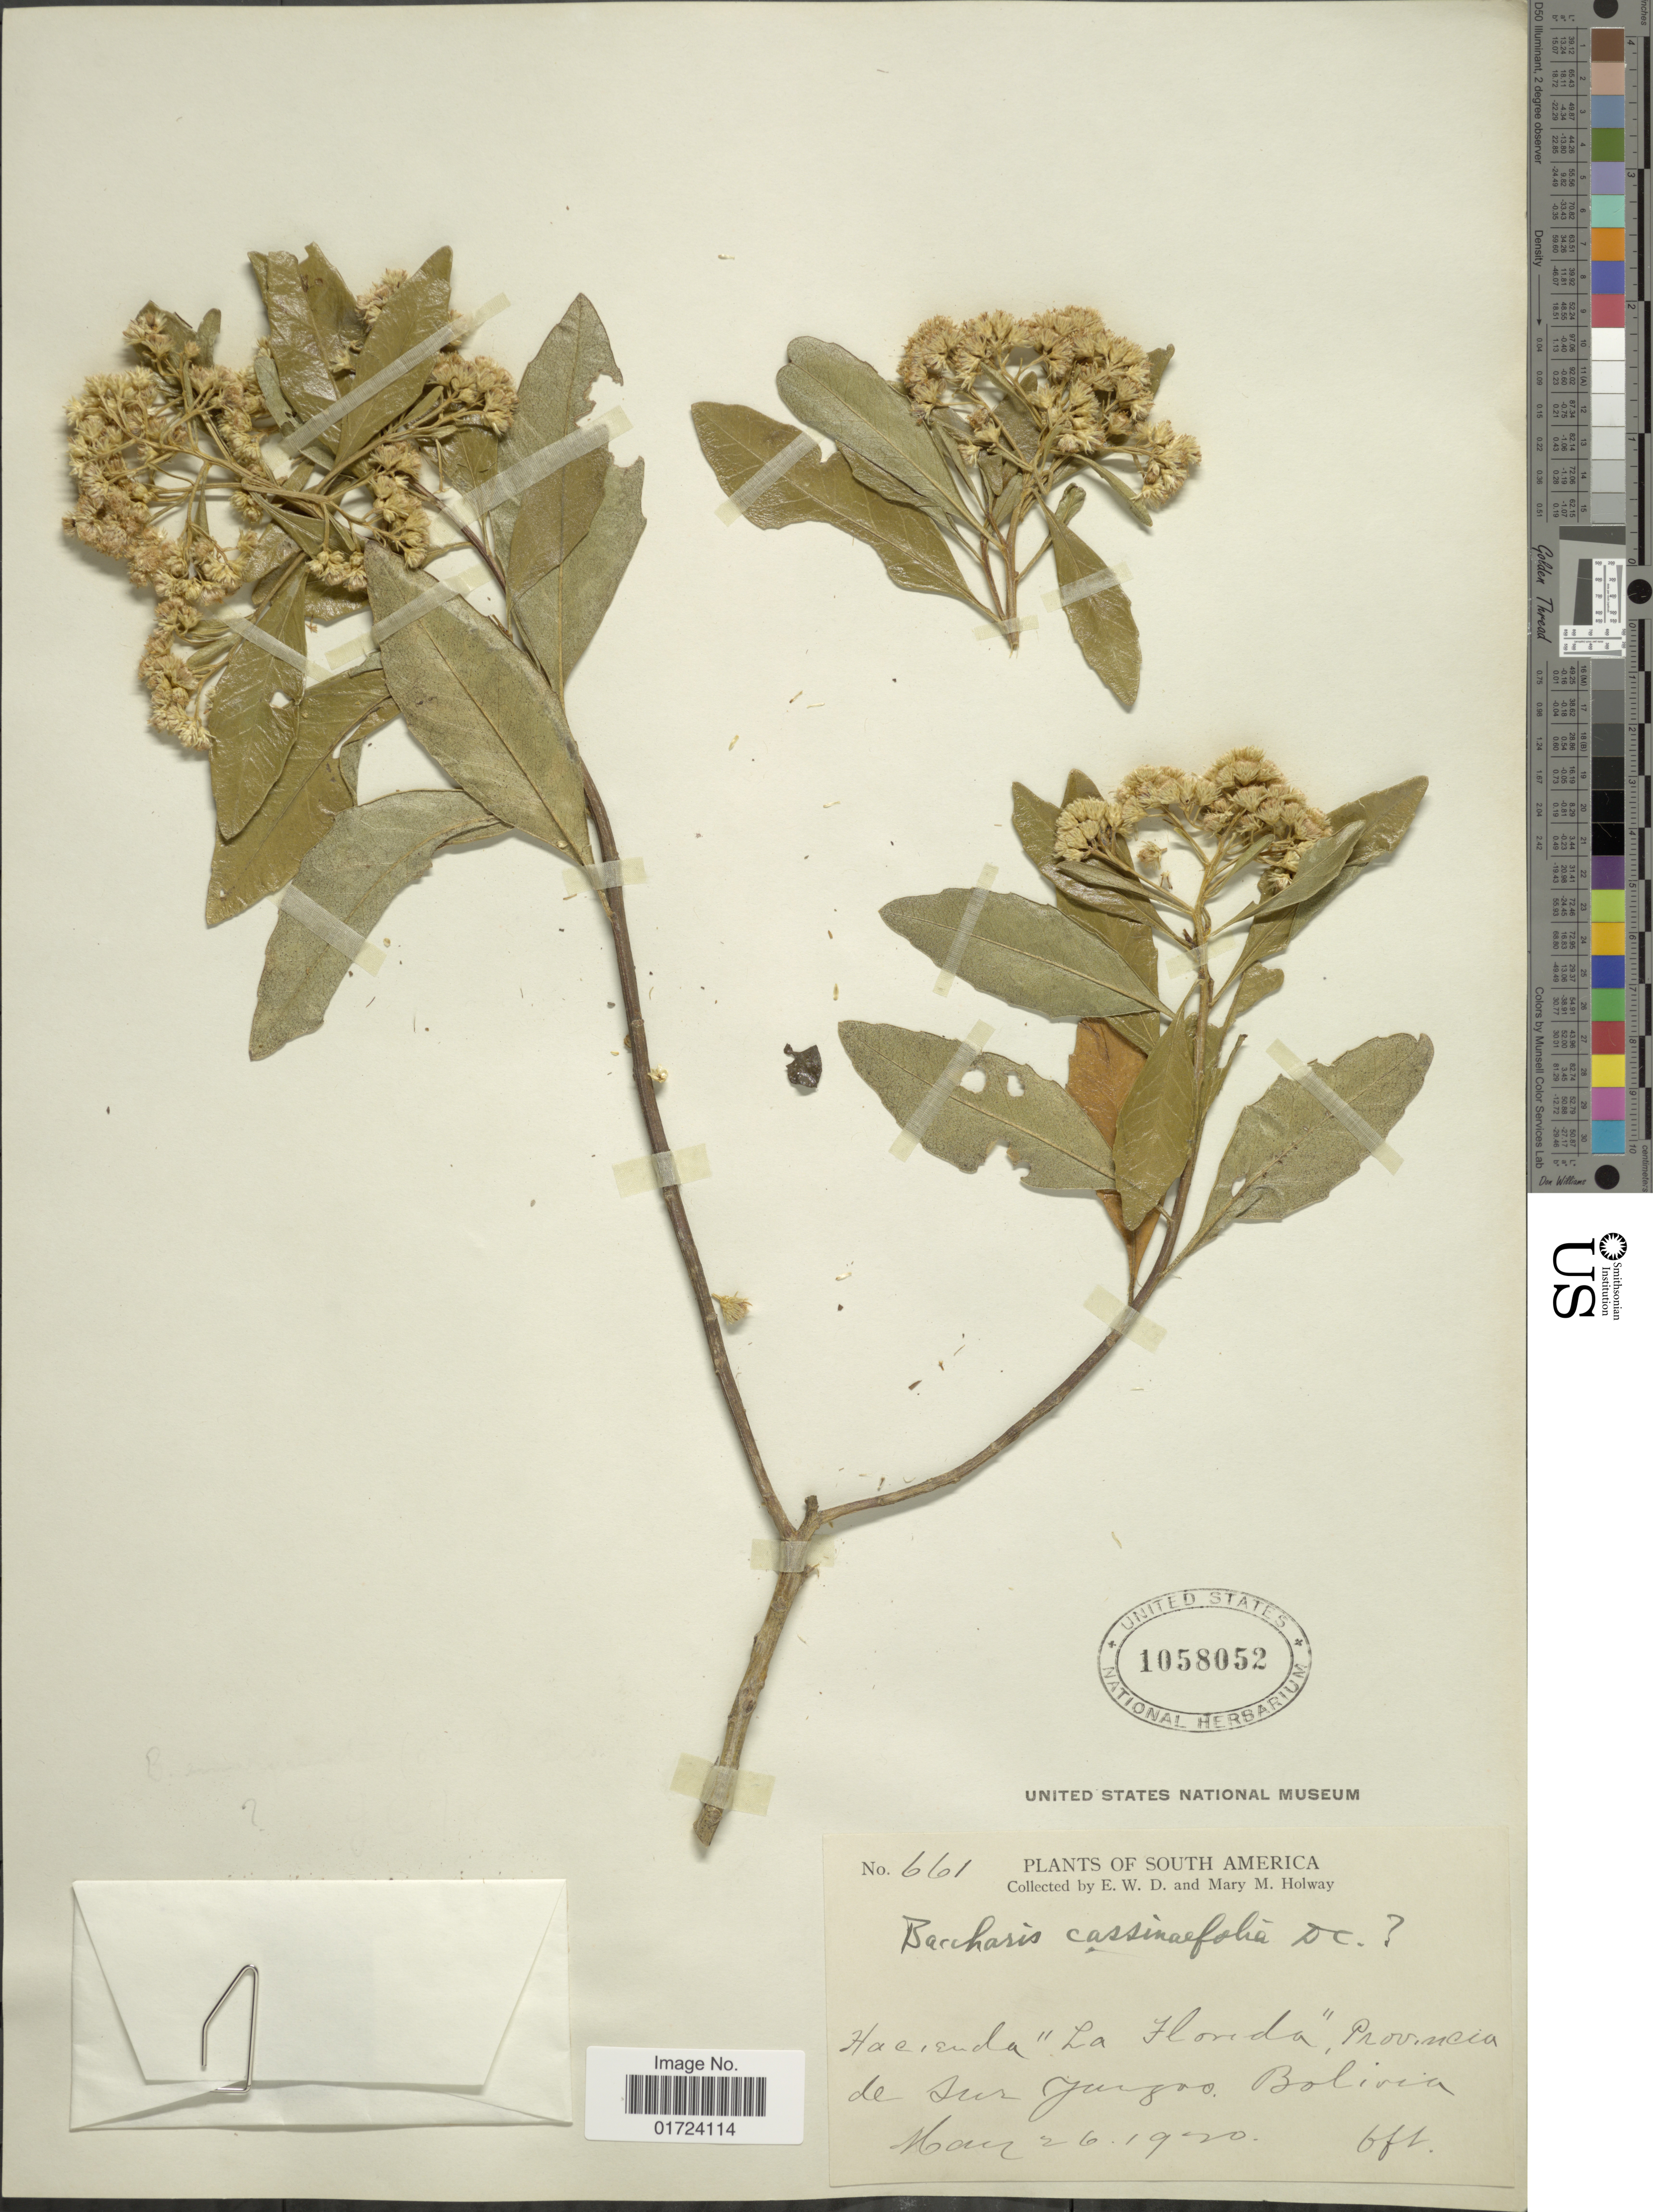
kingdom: Plantae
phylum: Tracheophyta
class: Magnoliopsida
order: Asterales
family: Asteraceae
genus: Baccharis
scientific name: Baccharis sp.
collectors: E. W. D. Holway & M. M. Holway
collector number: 661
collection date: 1920-05-26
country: Bolivia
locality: Hacienda "La Florida ", Provincia de Sur Jurgao, Bolivia.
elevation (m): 2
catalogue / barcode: US 1058052